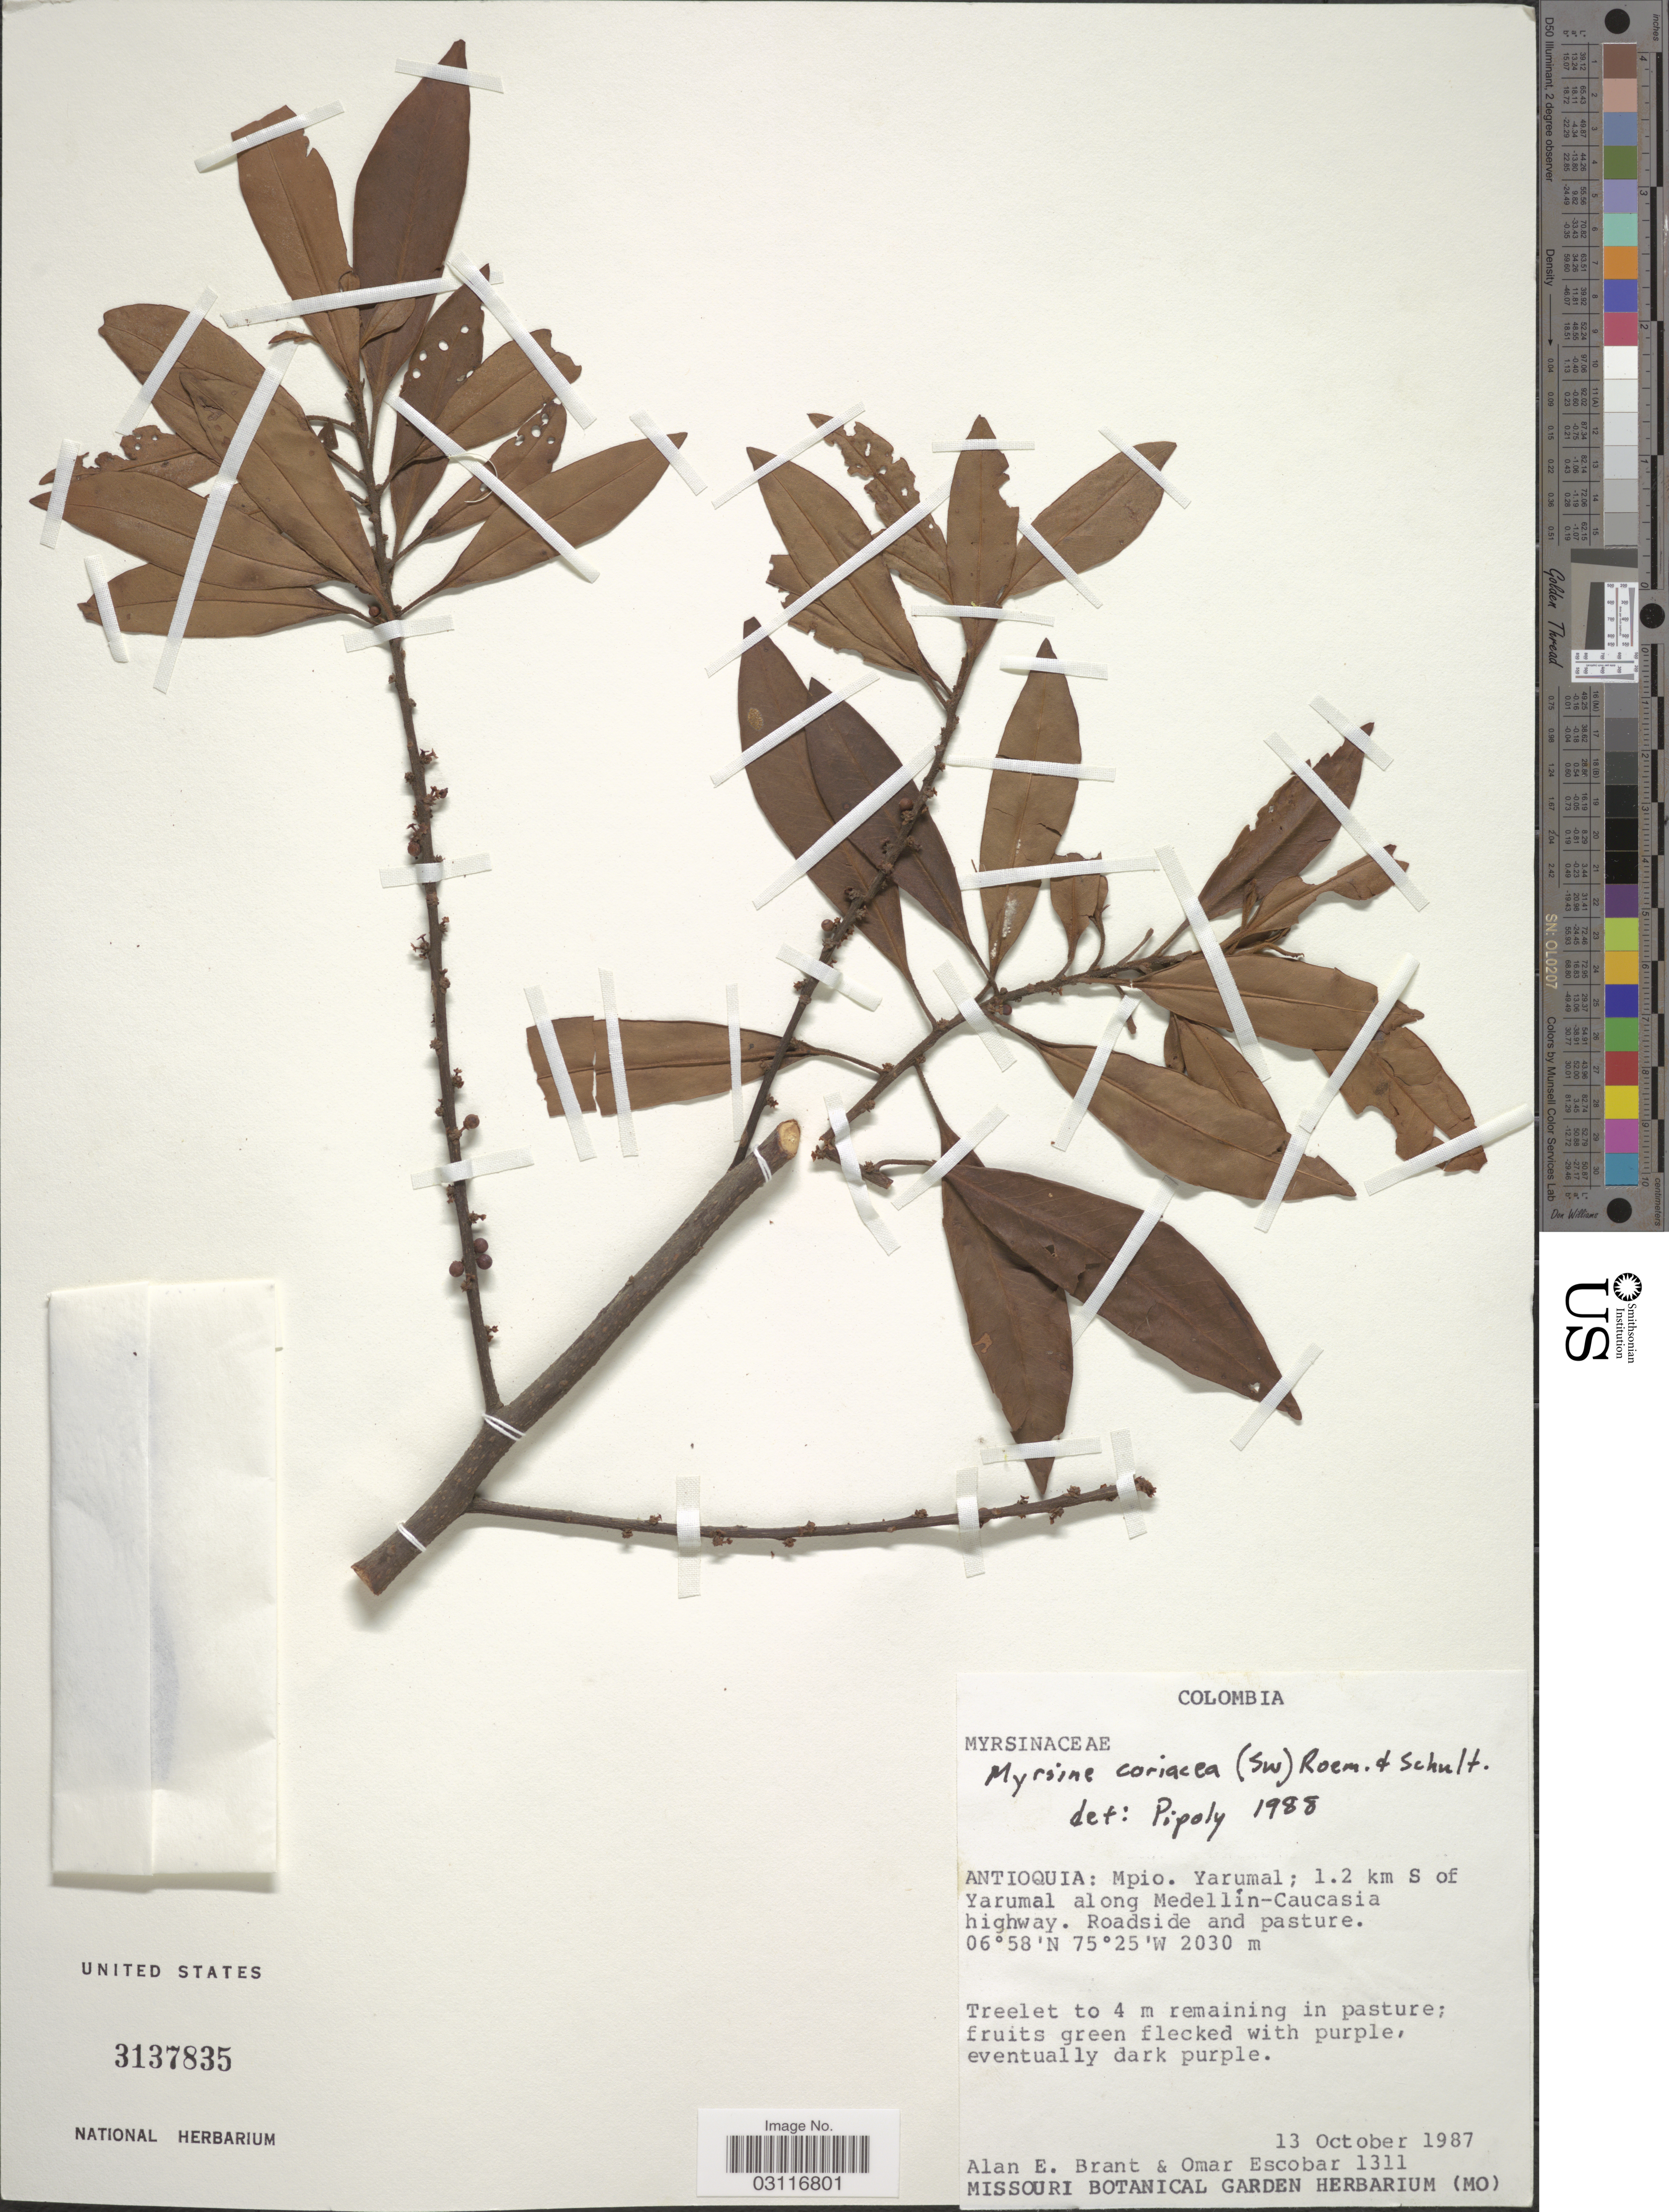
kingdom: Plantae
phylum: Tracheophyta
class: Magnoliopsida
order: Ericales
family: Primulaceae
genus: Myrsine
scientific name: Myrsine coriacea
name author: (Sw.) R. Br. ex Roem. & Schult.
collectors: A. Brant & O. D. Escobar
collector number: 1311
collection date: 1987-10-13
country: Colombia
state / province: Antioquia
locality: Mpio. Yarumal; 1.2 km S of Yarumal along Medellín-Caucasia highway.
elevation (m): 2030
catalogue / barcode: US 3137835